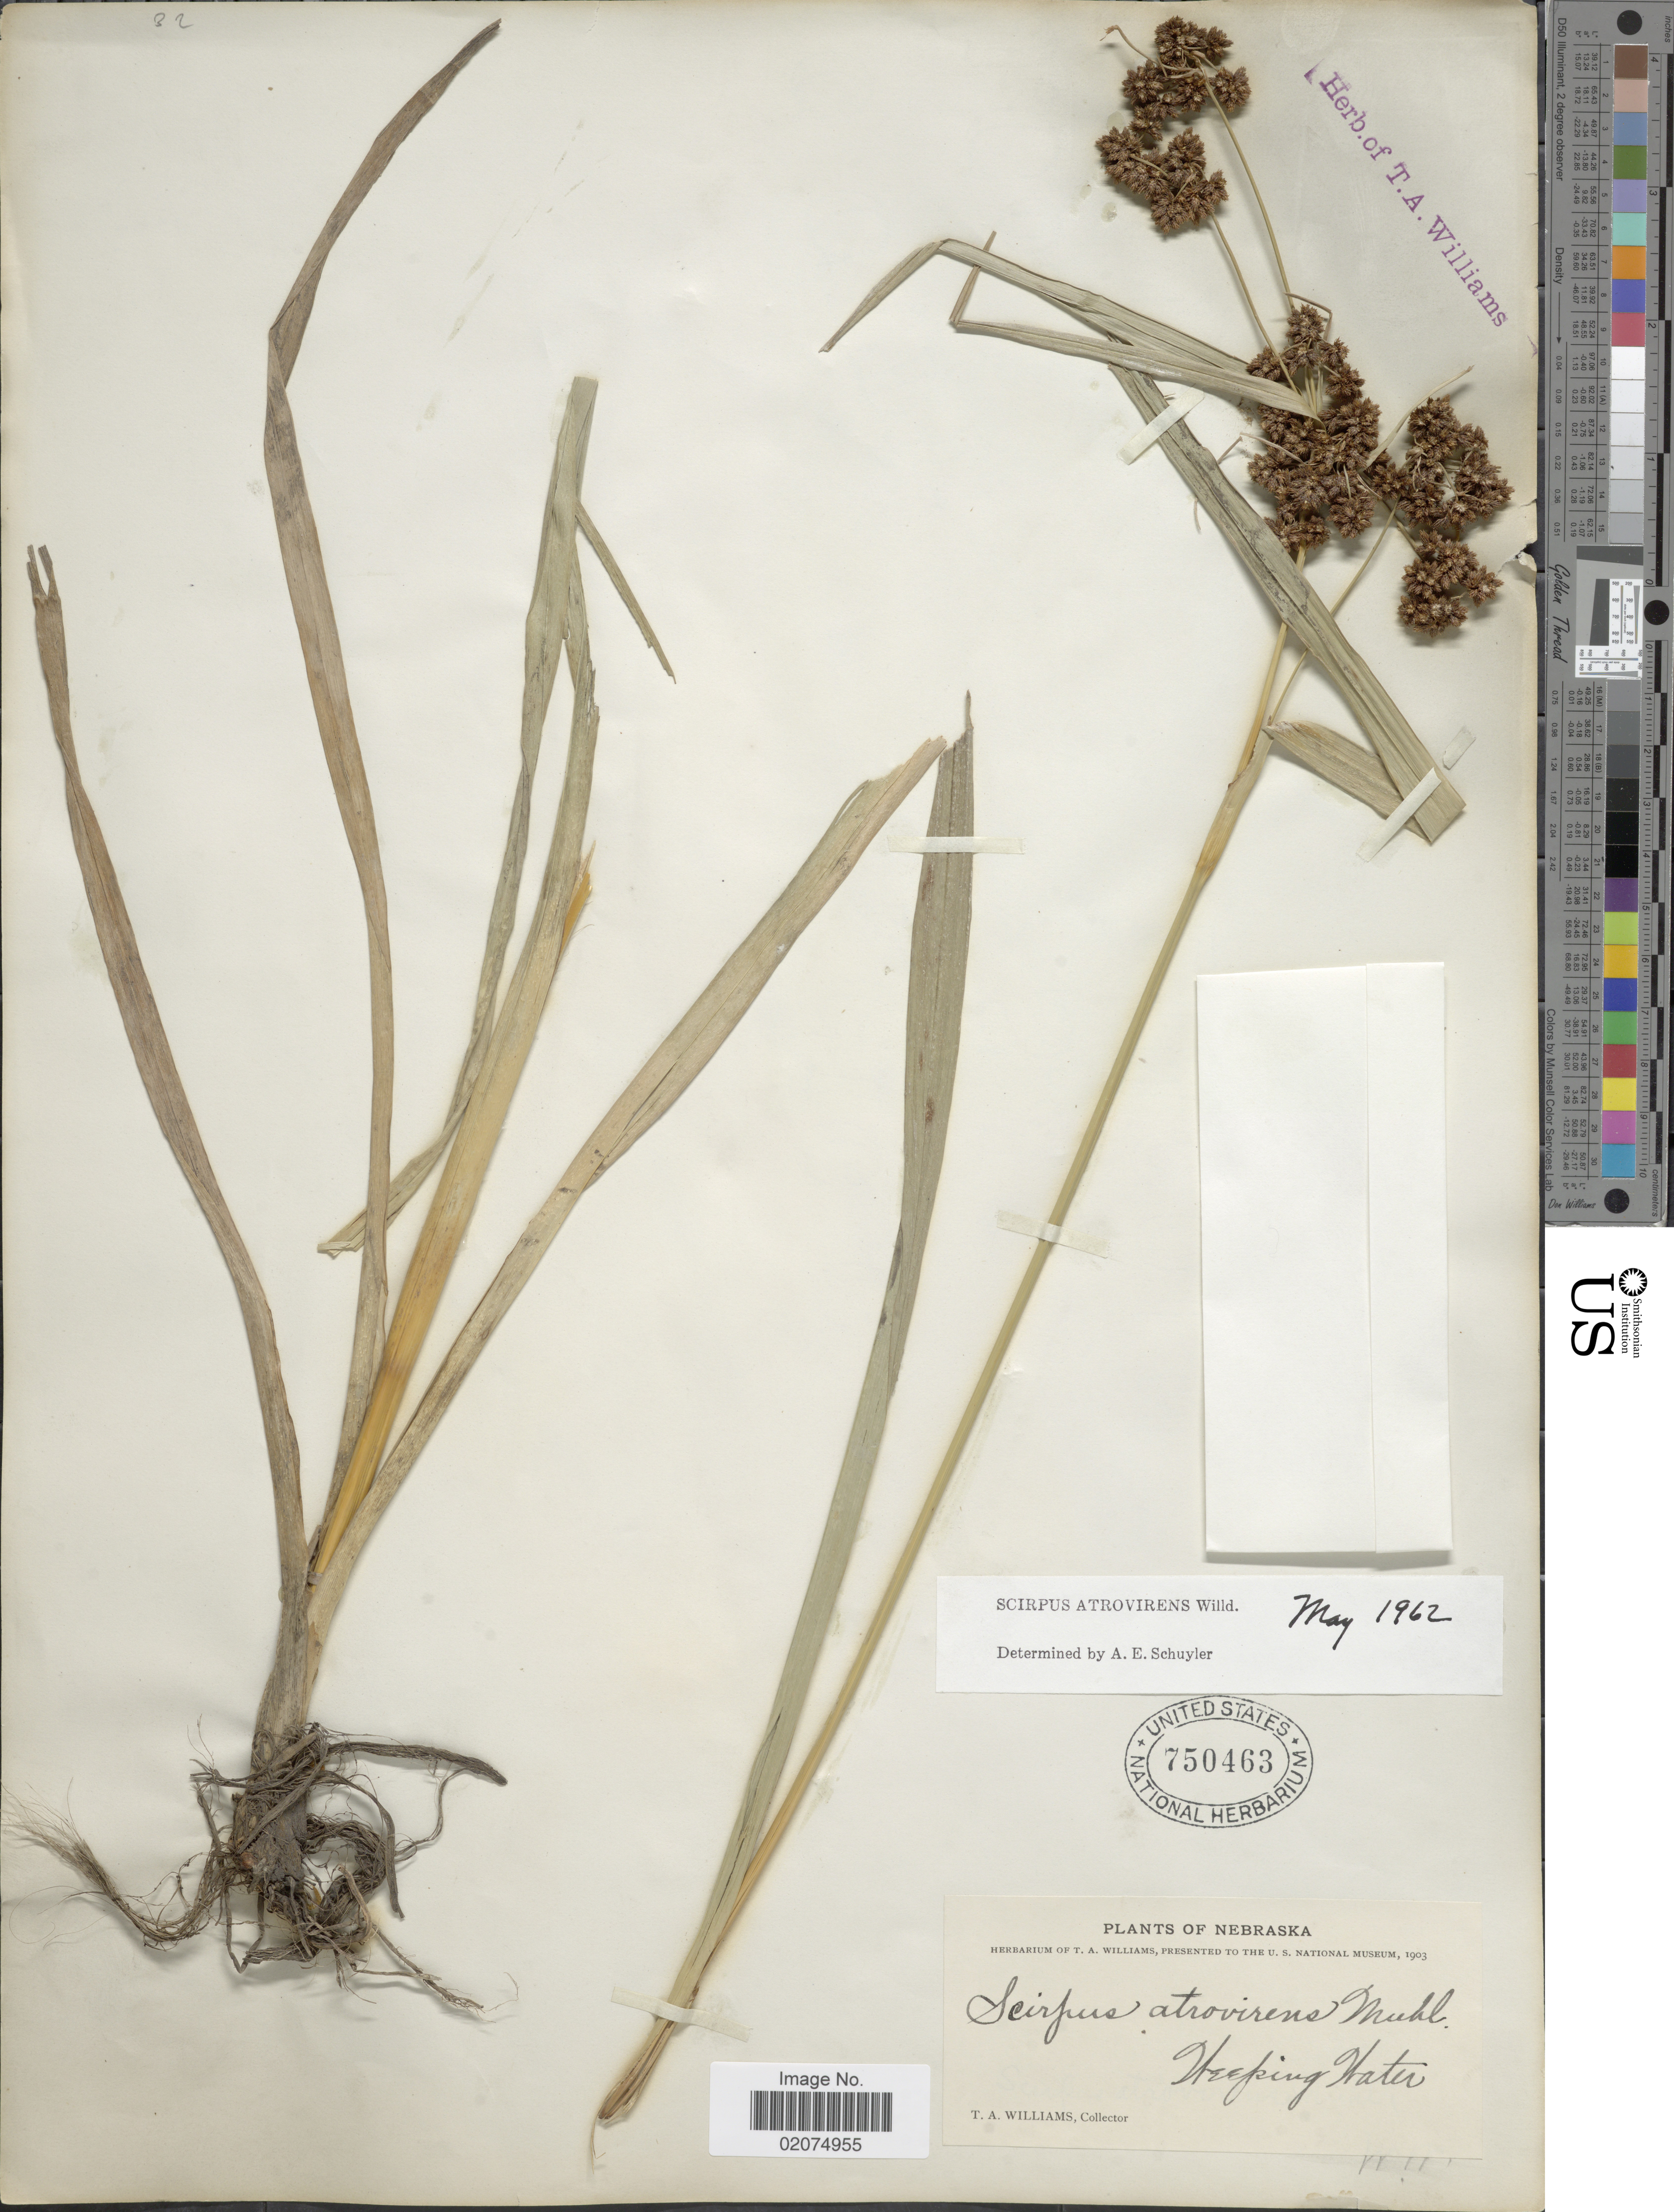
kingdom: Plantae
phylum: Tracheophyta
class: Liliopsida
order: Poales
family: Cyperaceae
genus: Scirpus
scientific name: Scirpus atrovirens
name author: Willd.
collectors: T. A. Williams (herbarium)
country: United States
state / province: Nebraska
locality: Weeping Water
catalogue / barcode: US 750463